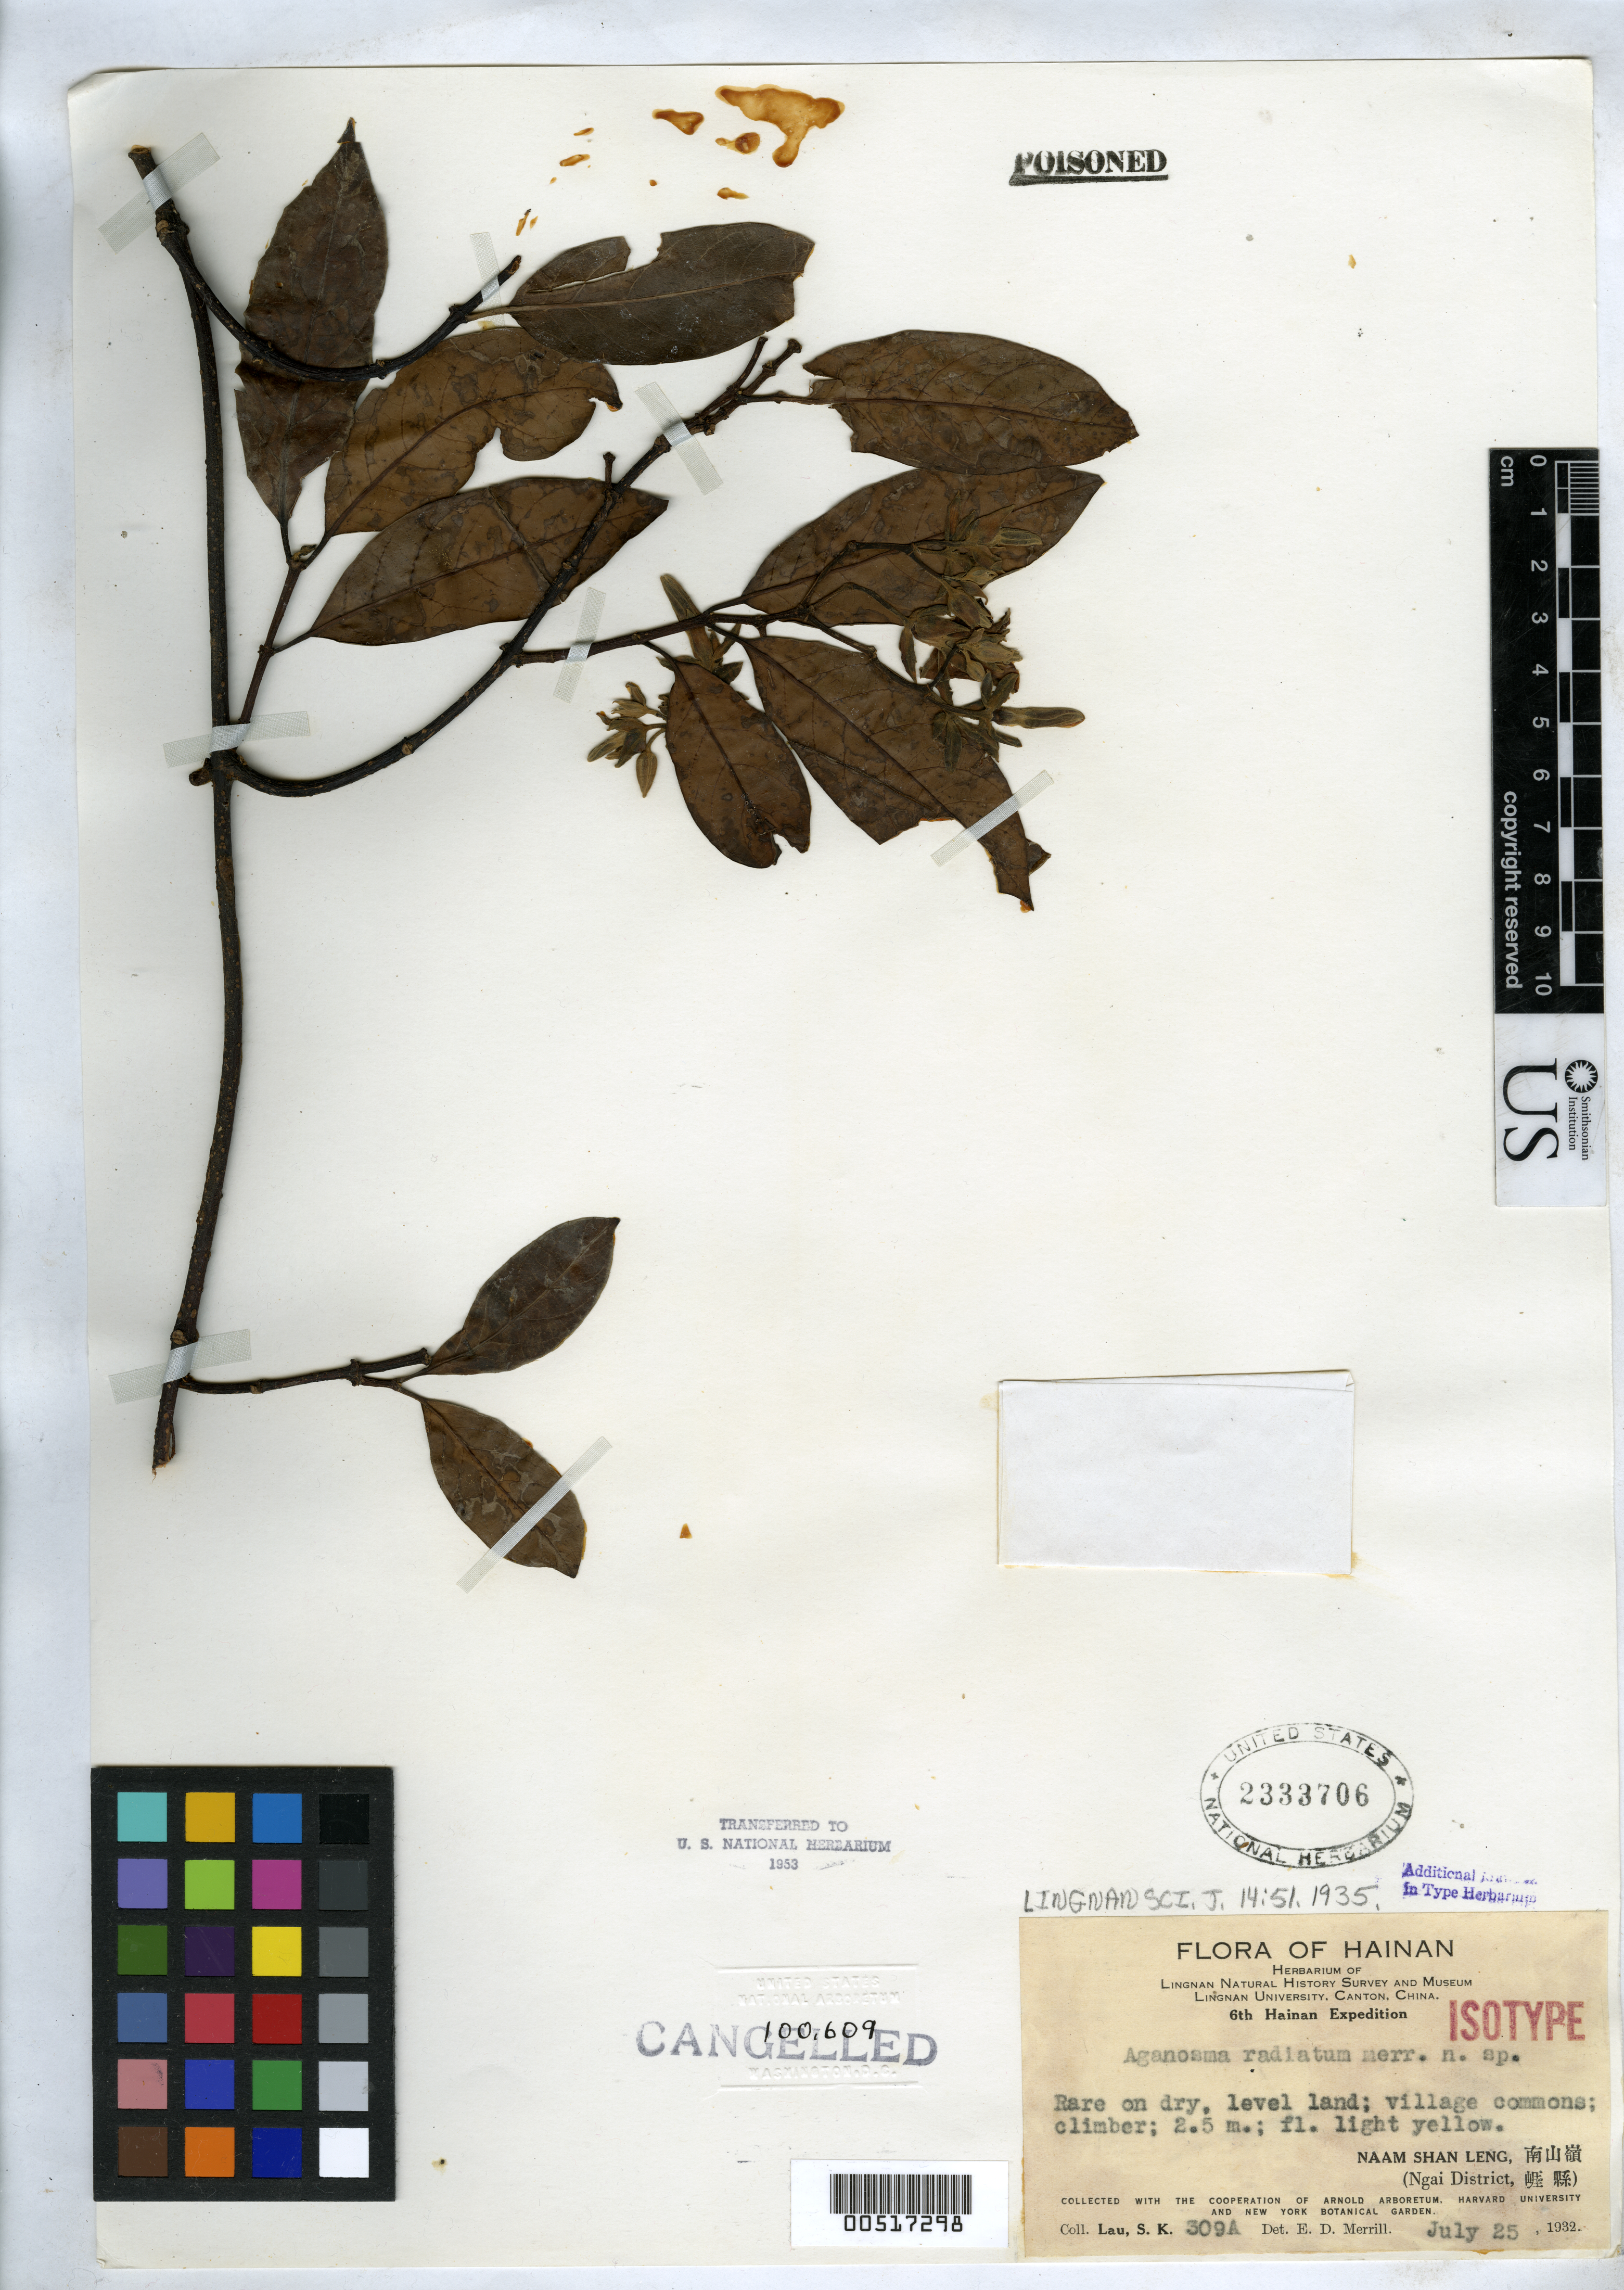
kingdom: Plantae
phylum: Tracheophyta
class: Magnoliopsida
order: Gentianales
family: Apocynaceae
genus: Aganosma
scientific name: Aganosma radiata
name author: Merr.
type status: Isotype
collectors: S. K. Lau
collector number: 309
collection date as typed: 25 Jul 1932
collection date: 1932-07-25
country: China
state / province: Hainan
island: Hainan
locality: Village commons; naam shan leng, ngai dist.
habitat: Rare on dry, level land.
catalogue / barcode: US 2333706